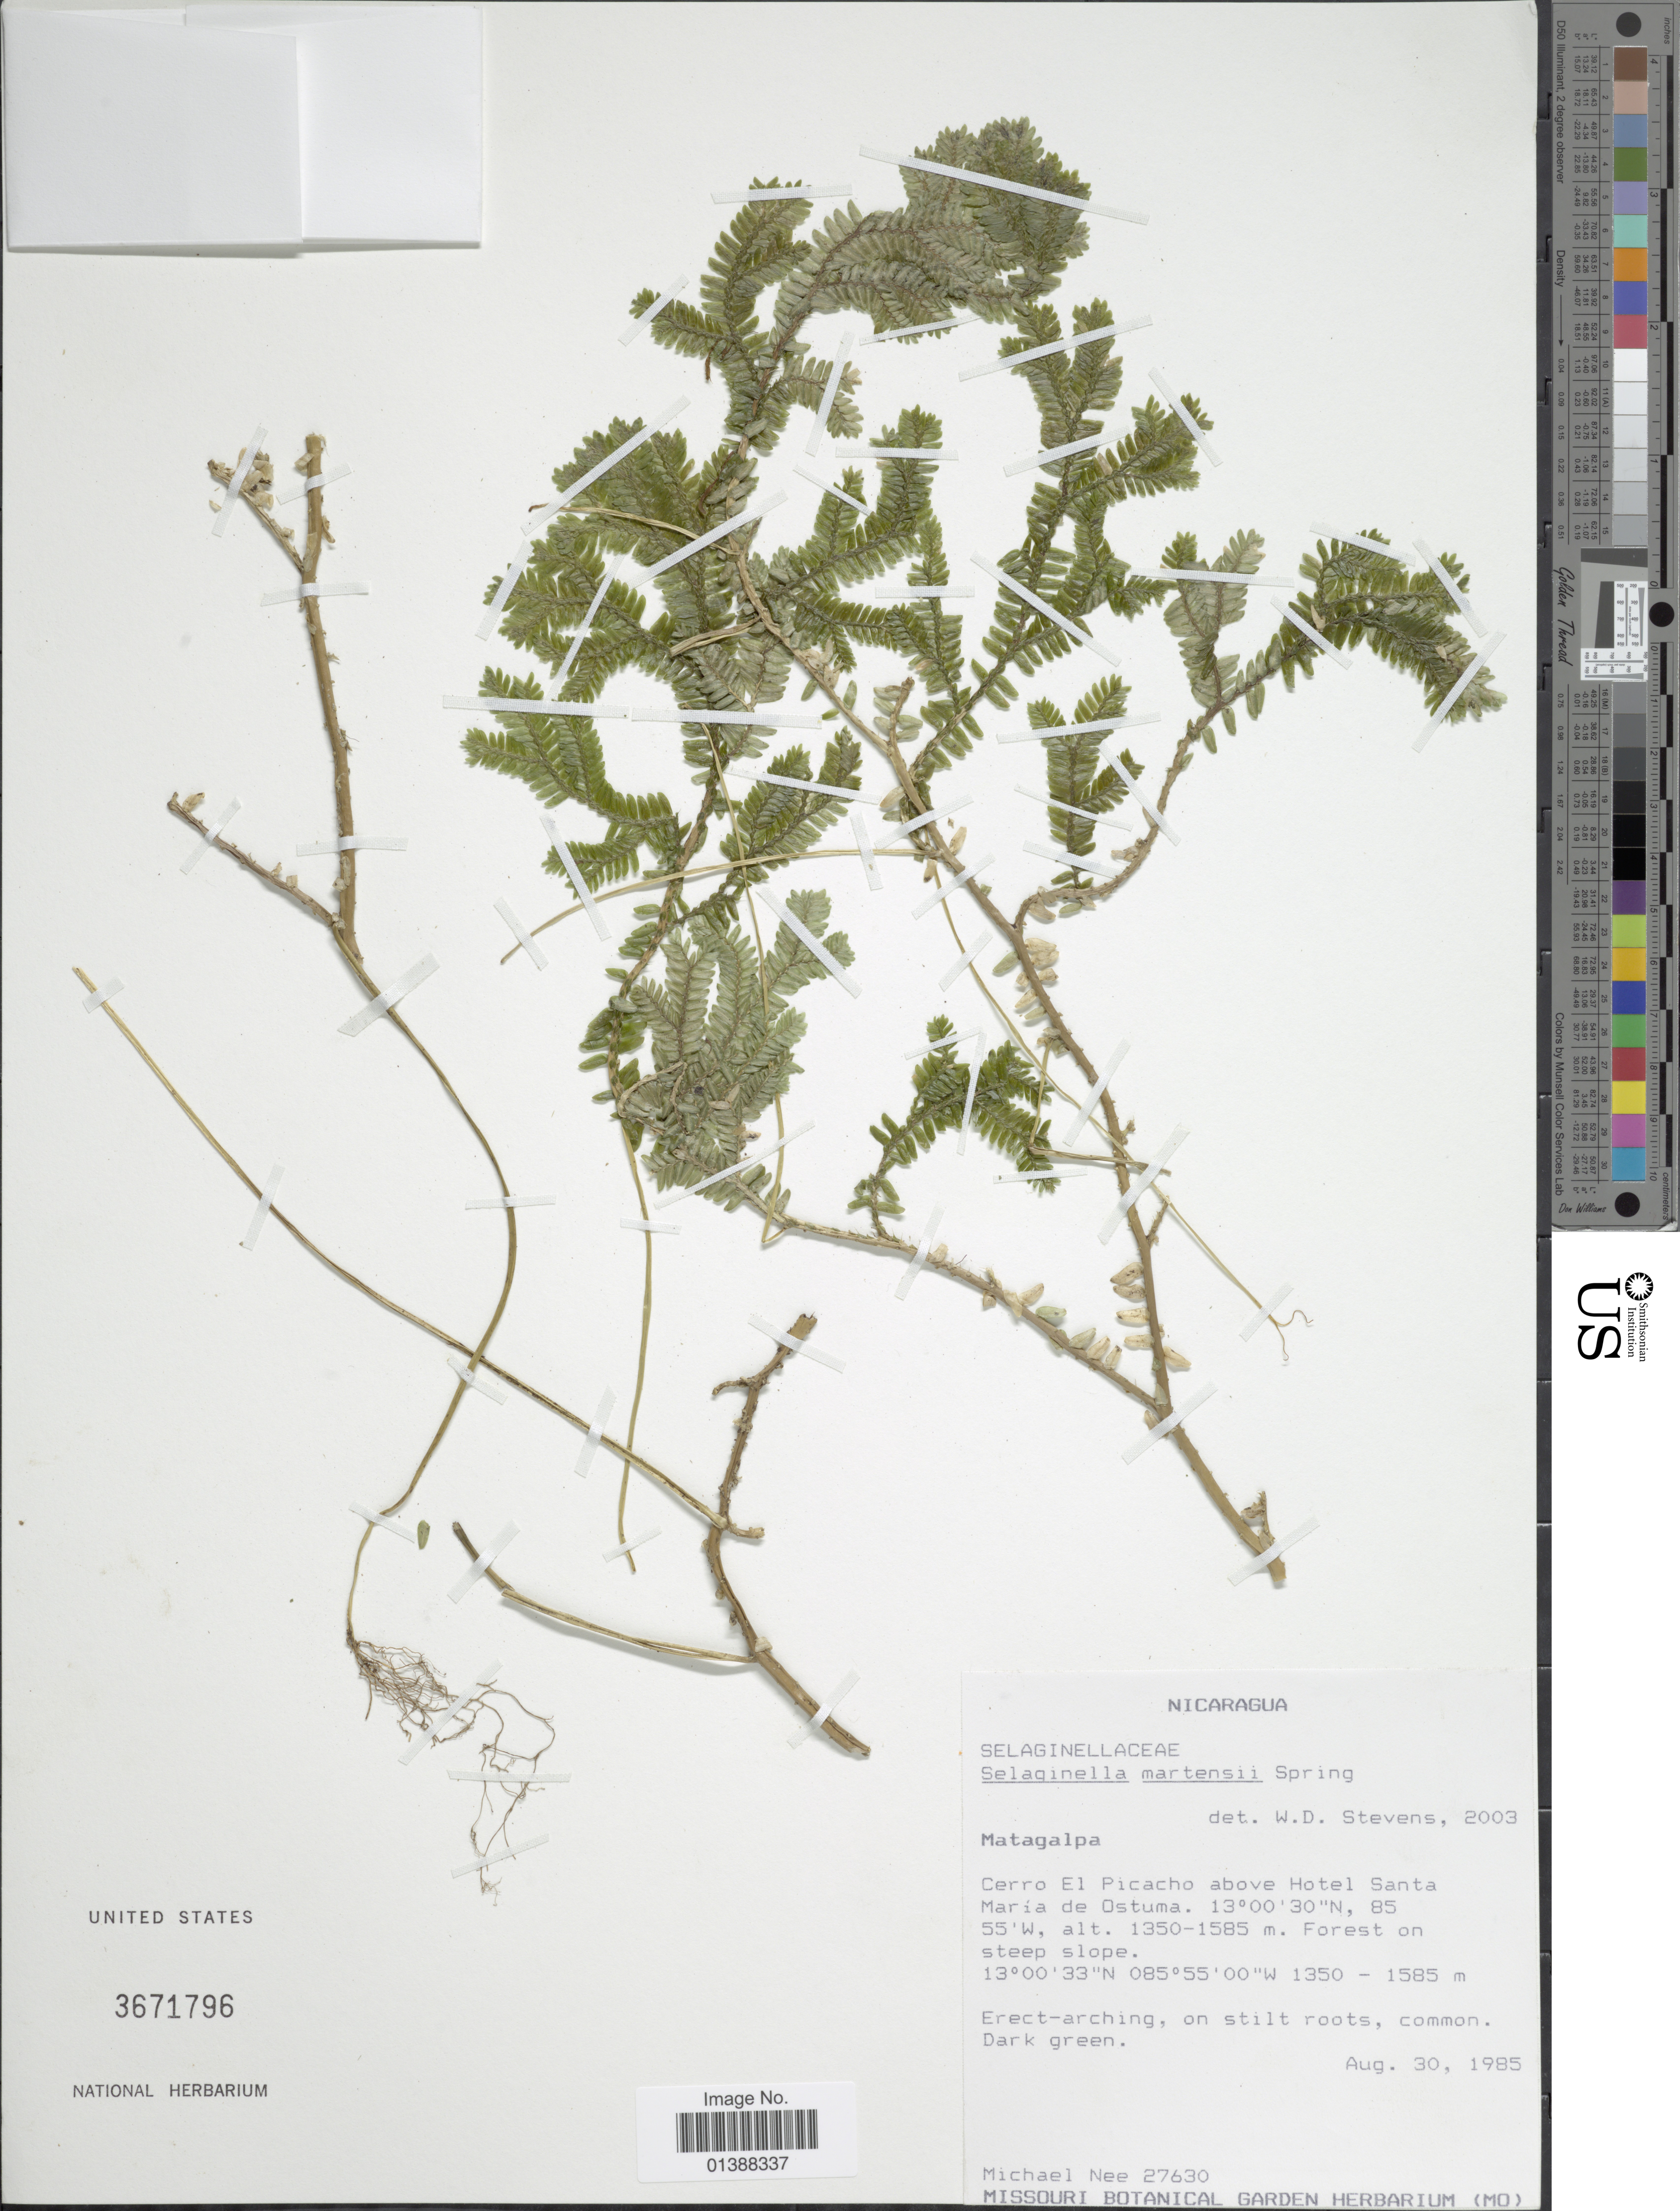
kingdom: Plantae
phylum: Tracheophyta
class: Lycopodiopsida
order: Selaginellales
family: Selaginellaceae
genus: Selaginella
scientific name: Selaginella martensii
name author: Spring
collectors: M. Nee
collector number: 27630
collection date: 1985-08-30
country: Nicaragua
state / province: Matagalpa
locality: Cerro EL Picacho above Hotel Santa Maria de Ostuma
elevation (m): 411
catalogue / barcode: US 3671796